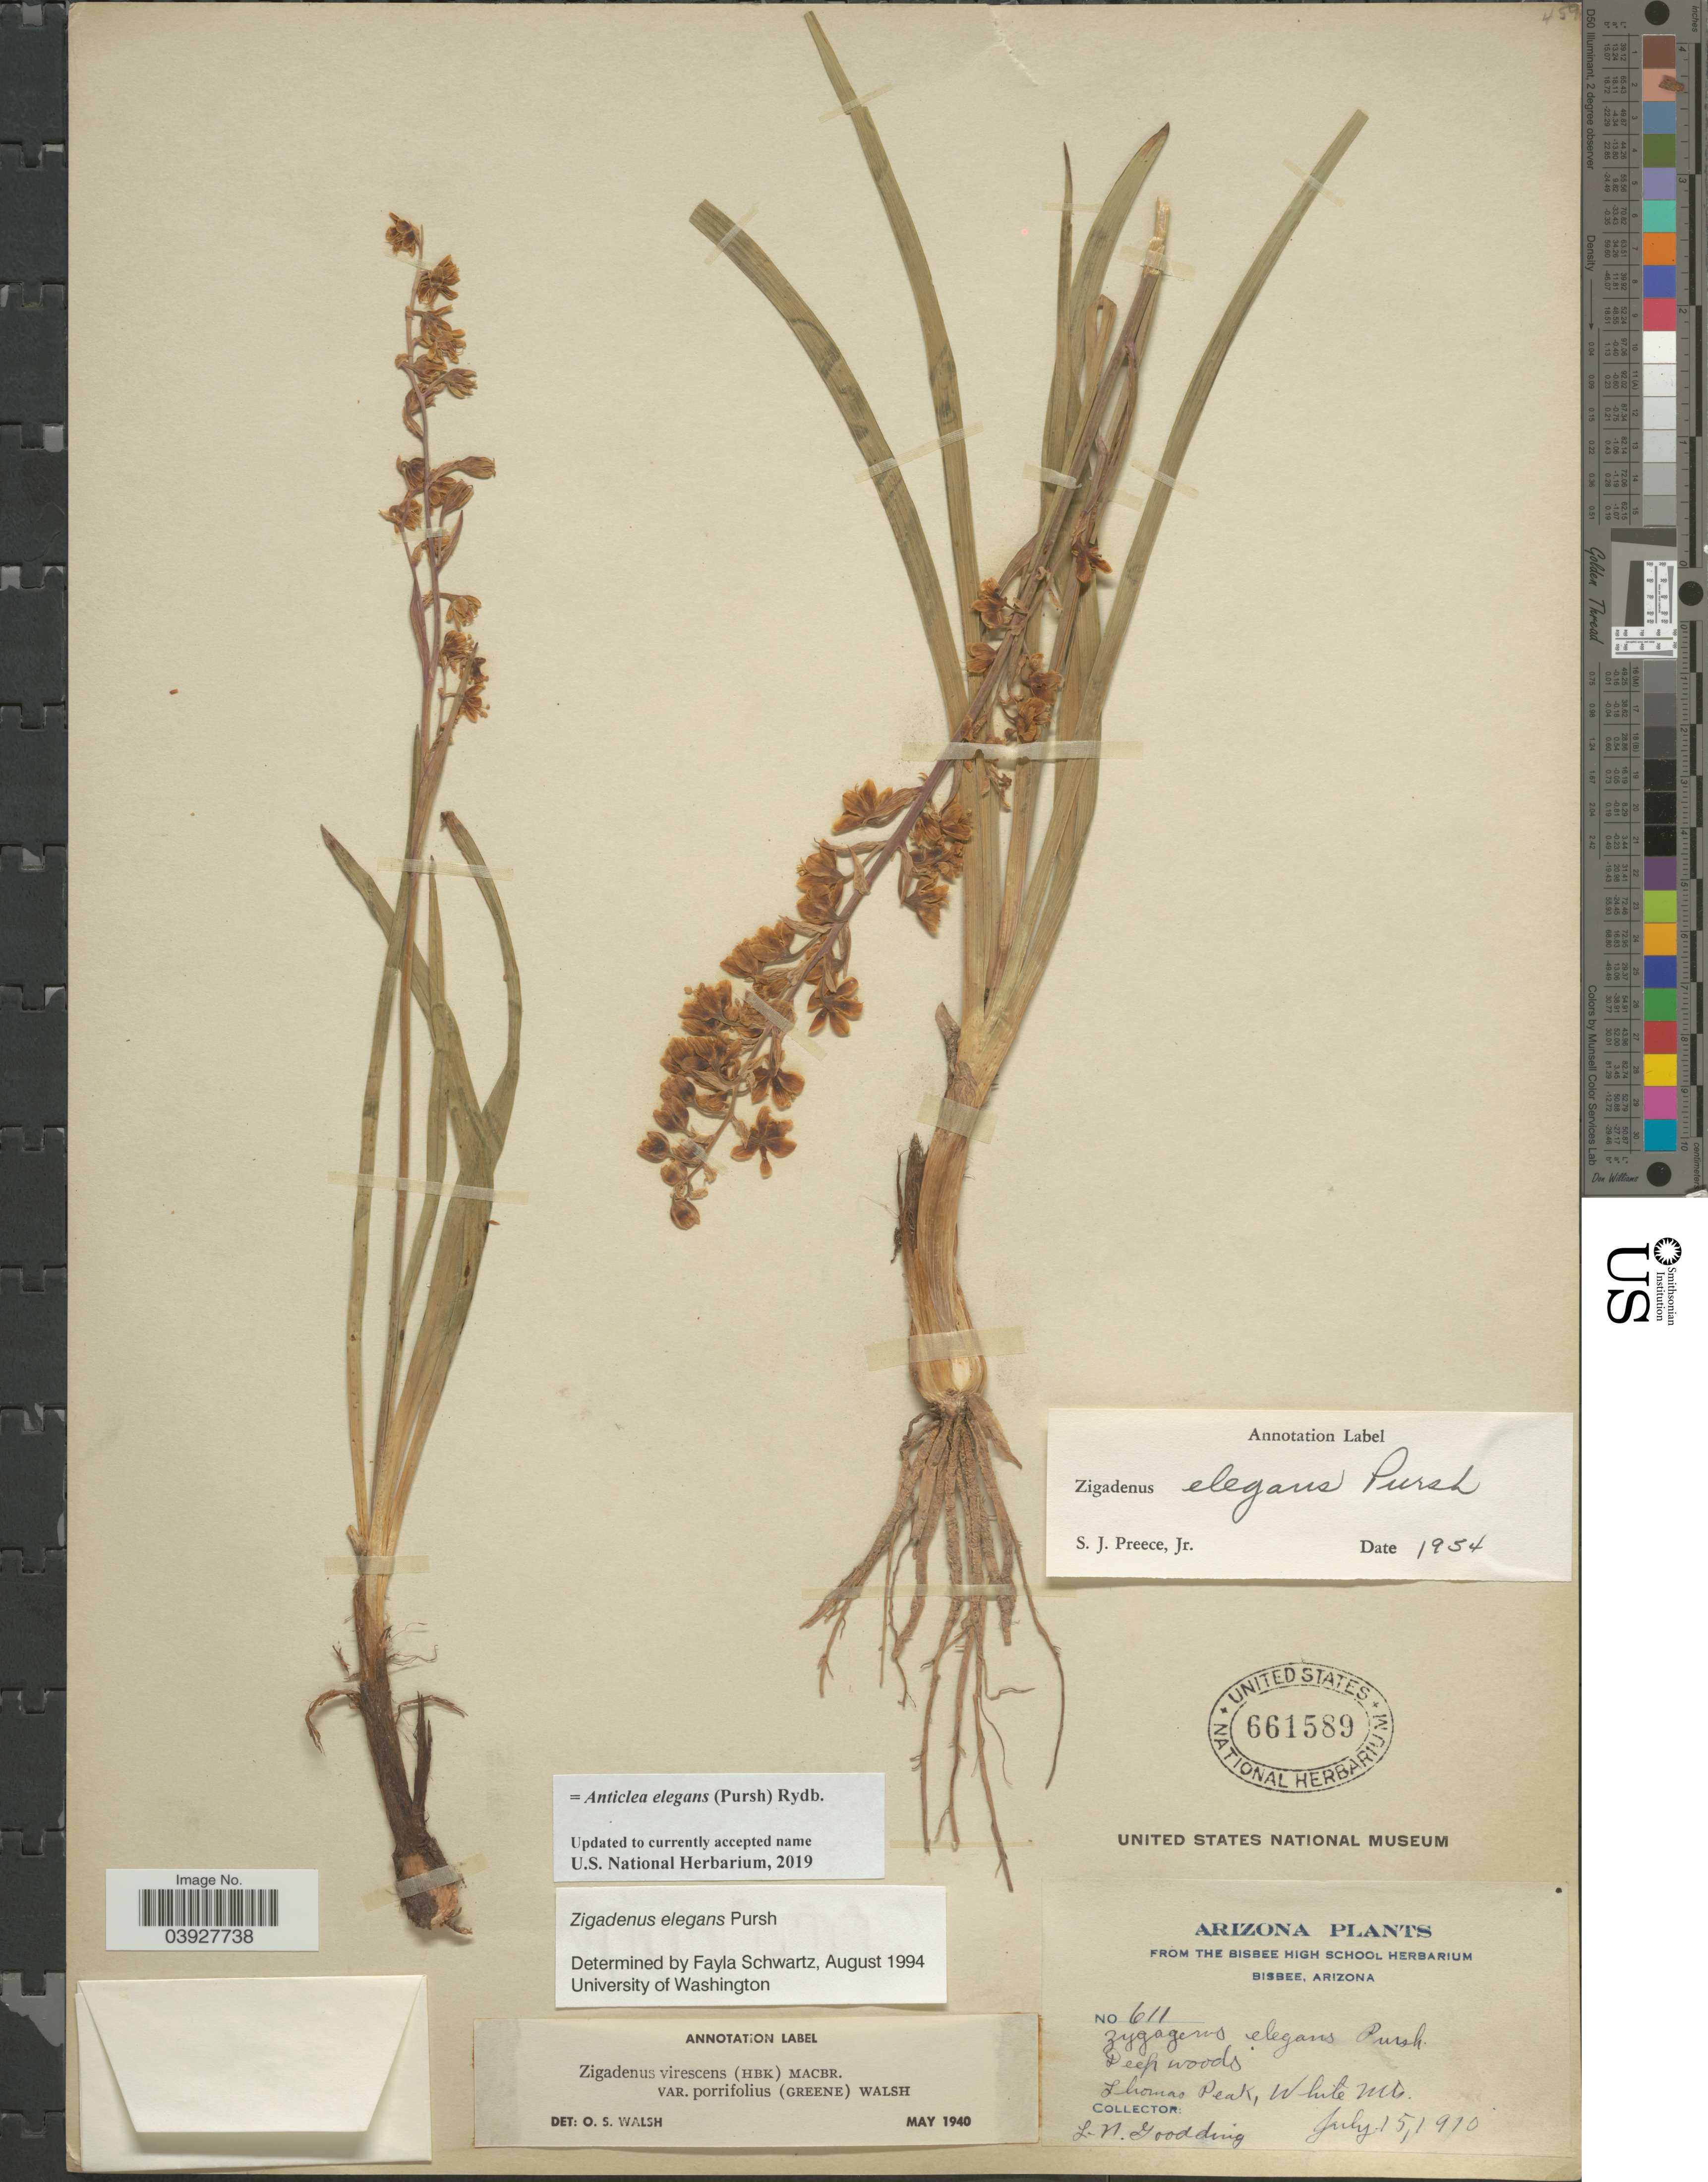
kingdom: Plantae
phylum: Tracheophyta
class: Liliopsida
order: Liliales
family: Melanthiaceae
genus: Anticlea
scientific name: Anticlea elegans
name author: (Pursh) Rydb.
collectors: L. N. Goodding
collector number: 611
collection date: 1910-07-15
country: United States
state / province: Arizona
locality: Thomas Peak, White Mts.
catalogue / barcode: US 661589